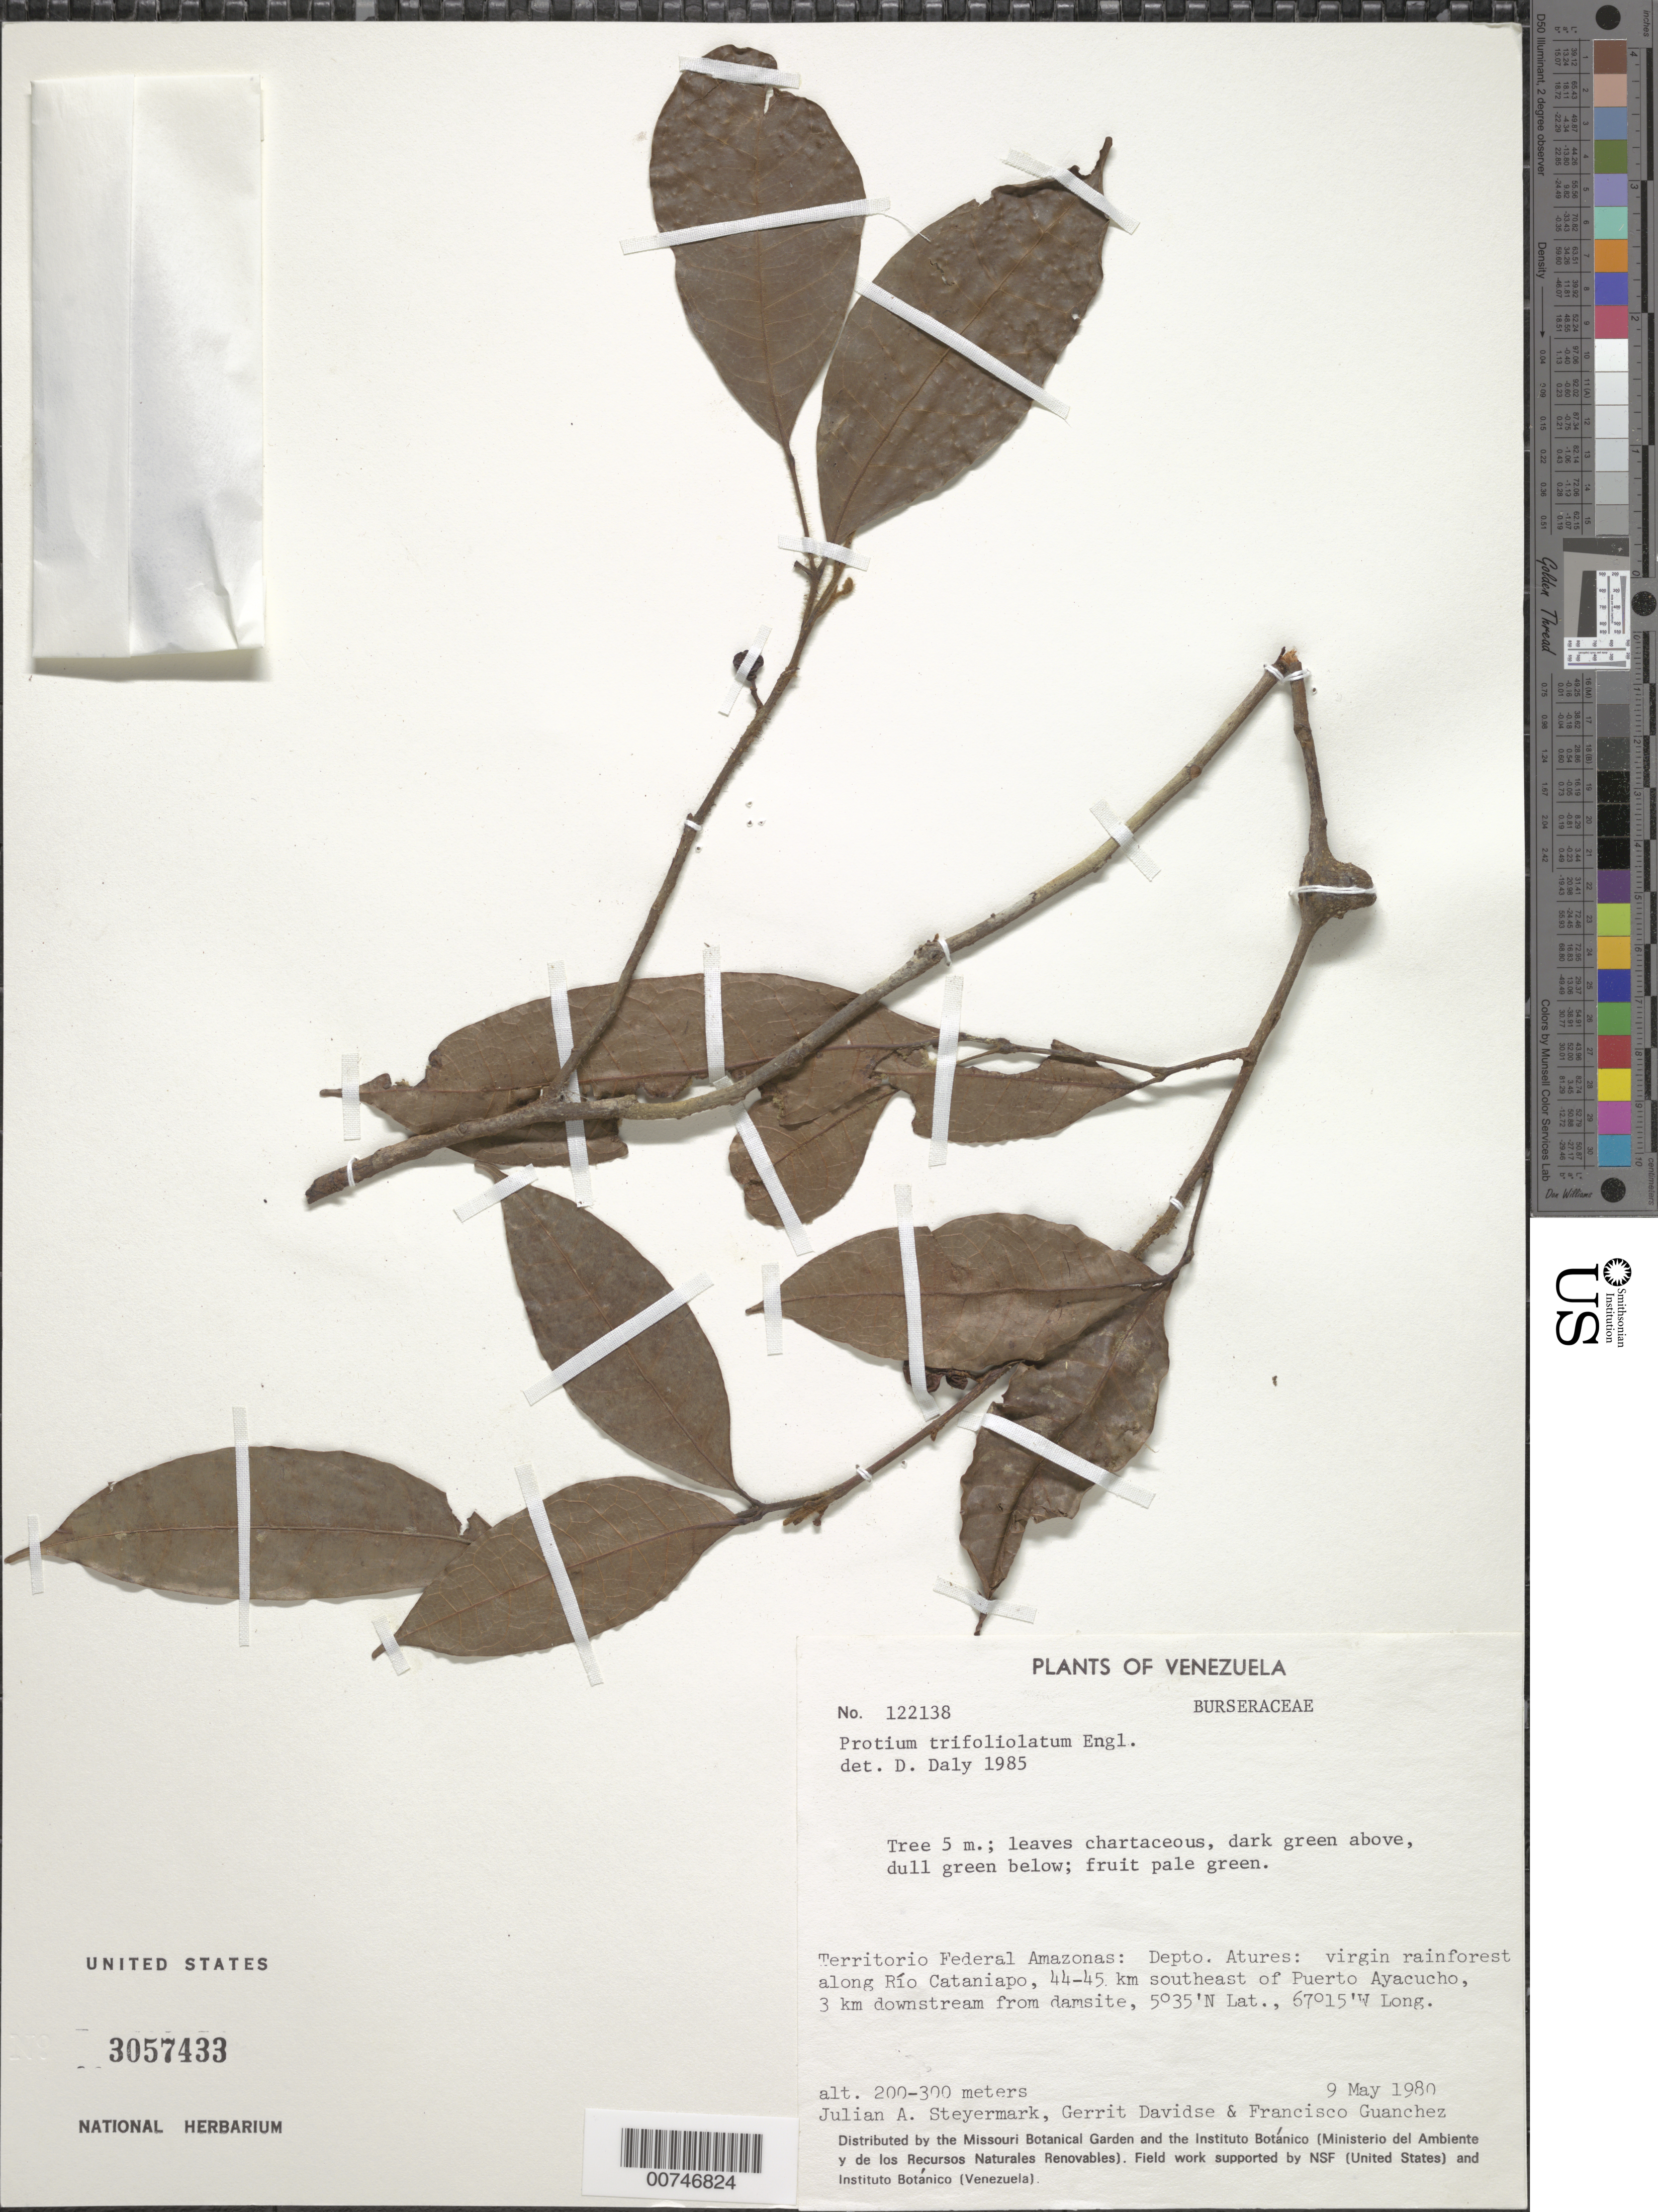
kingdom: Plantae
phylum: Tracheophyta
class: Magnoliopsida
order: Sapindales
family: Burseraceae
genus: Protium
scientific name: Protium trifoliolatum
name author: Engl.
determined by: Daly, D. C.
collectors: J. Steyermark, G. Davidse & F. Guánchez M.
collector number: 122138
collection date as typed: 9-May-80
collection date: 1980-05-09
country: Venezuela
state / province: Amazonas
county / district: Atures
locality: Río Cataniapo, 44-45 km SE Puerto Ayacucho, 3 km downstream from damsite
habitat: Virgin rainforest along river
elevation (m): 200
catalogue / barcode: US 3057433